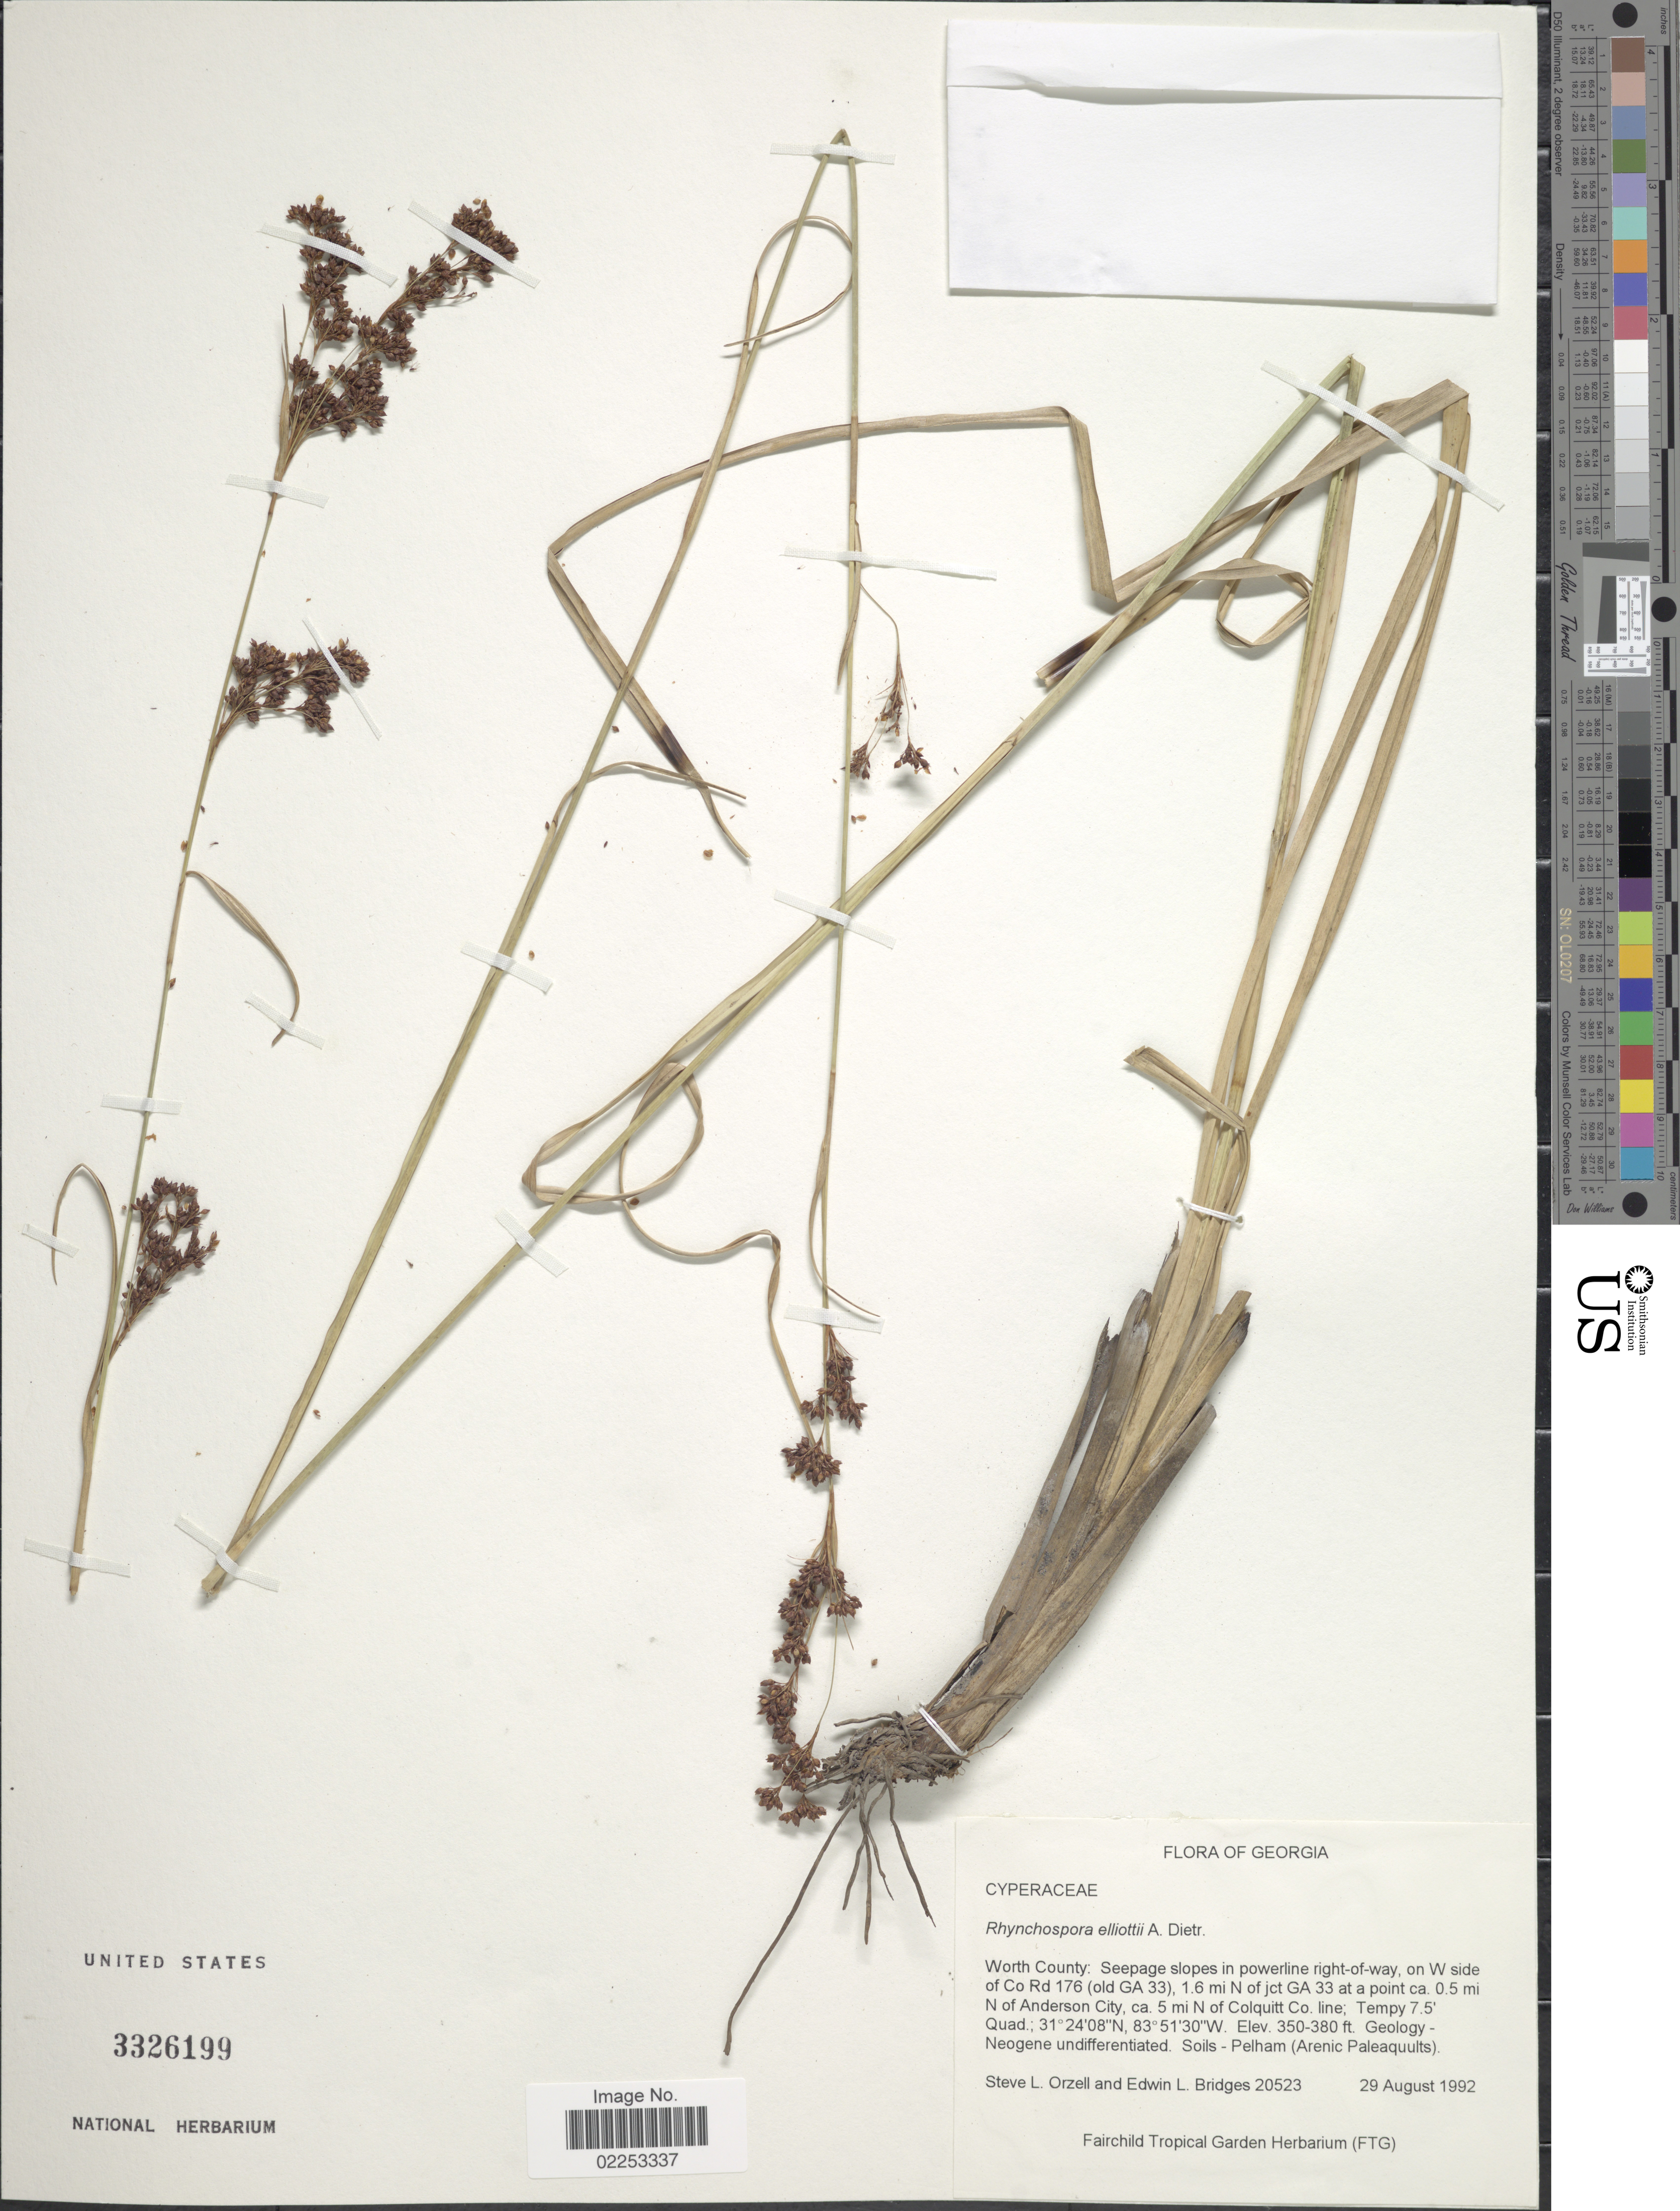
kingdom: Plantae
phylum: Tracheophyta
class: Liliopsida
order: Poales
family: Cyperaceae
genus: Rhynchospora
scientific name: Rhynchospora elliottii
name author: A. Dietr.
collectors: S. Orzell & E. Bridges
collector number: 20523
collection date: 1992-08-29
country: United States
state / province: Georgia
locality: Worth County: Seepage slopes in powerline right-of-way, on W side of Co Rd 176 (old GA 33), 1.6 mi N of jct GA 33 at a point ca. 0.5 mi N of Anderson City, ca 5 mi N of Colquit Co. line; Tempy 7.5' Quad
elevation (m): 107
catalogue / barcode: US 3326199